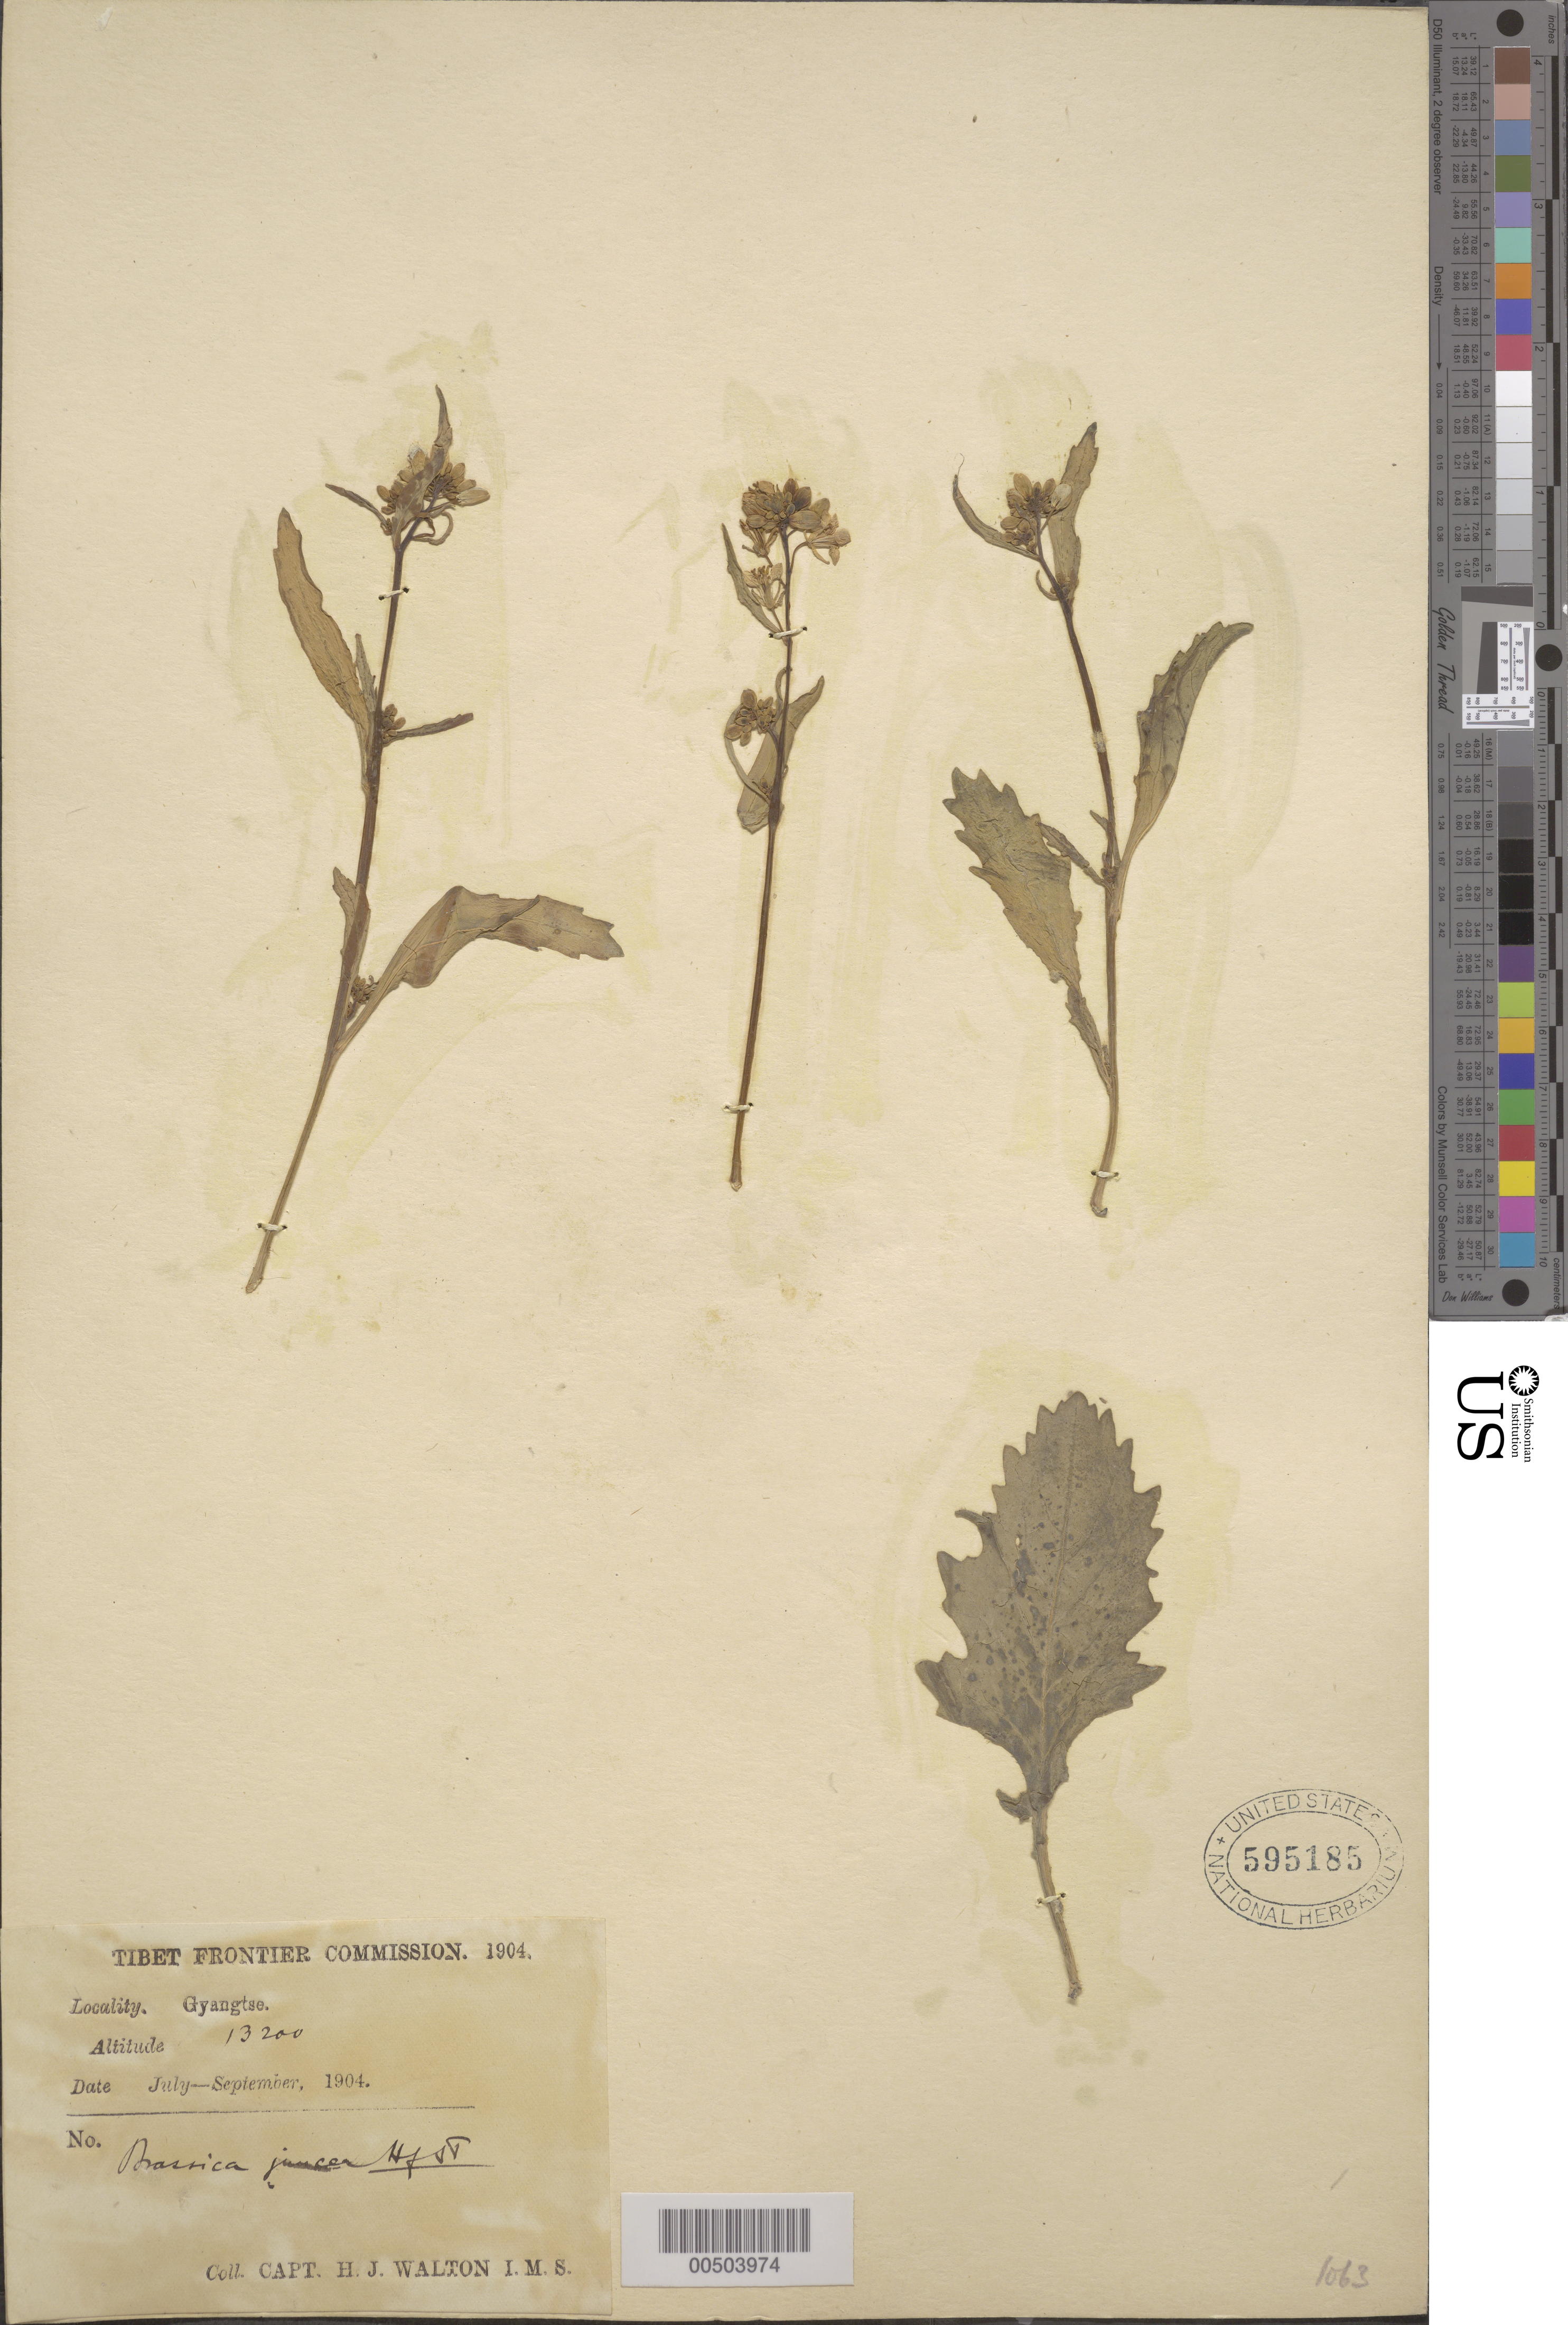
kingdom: Plantae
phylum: Tracheophyta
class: Magnoliopsida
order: Brassicales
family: Brassicaceae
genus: Brassica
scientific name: Brassica juncea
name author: (L.) Czern.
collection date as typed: Jul 1904 to -- Sep 1904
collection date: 1904-07/1904-09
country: China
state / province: Xizang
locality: Gyangtse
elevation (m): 4023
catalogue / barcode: US 595185